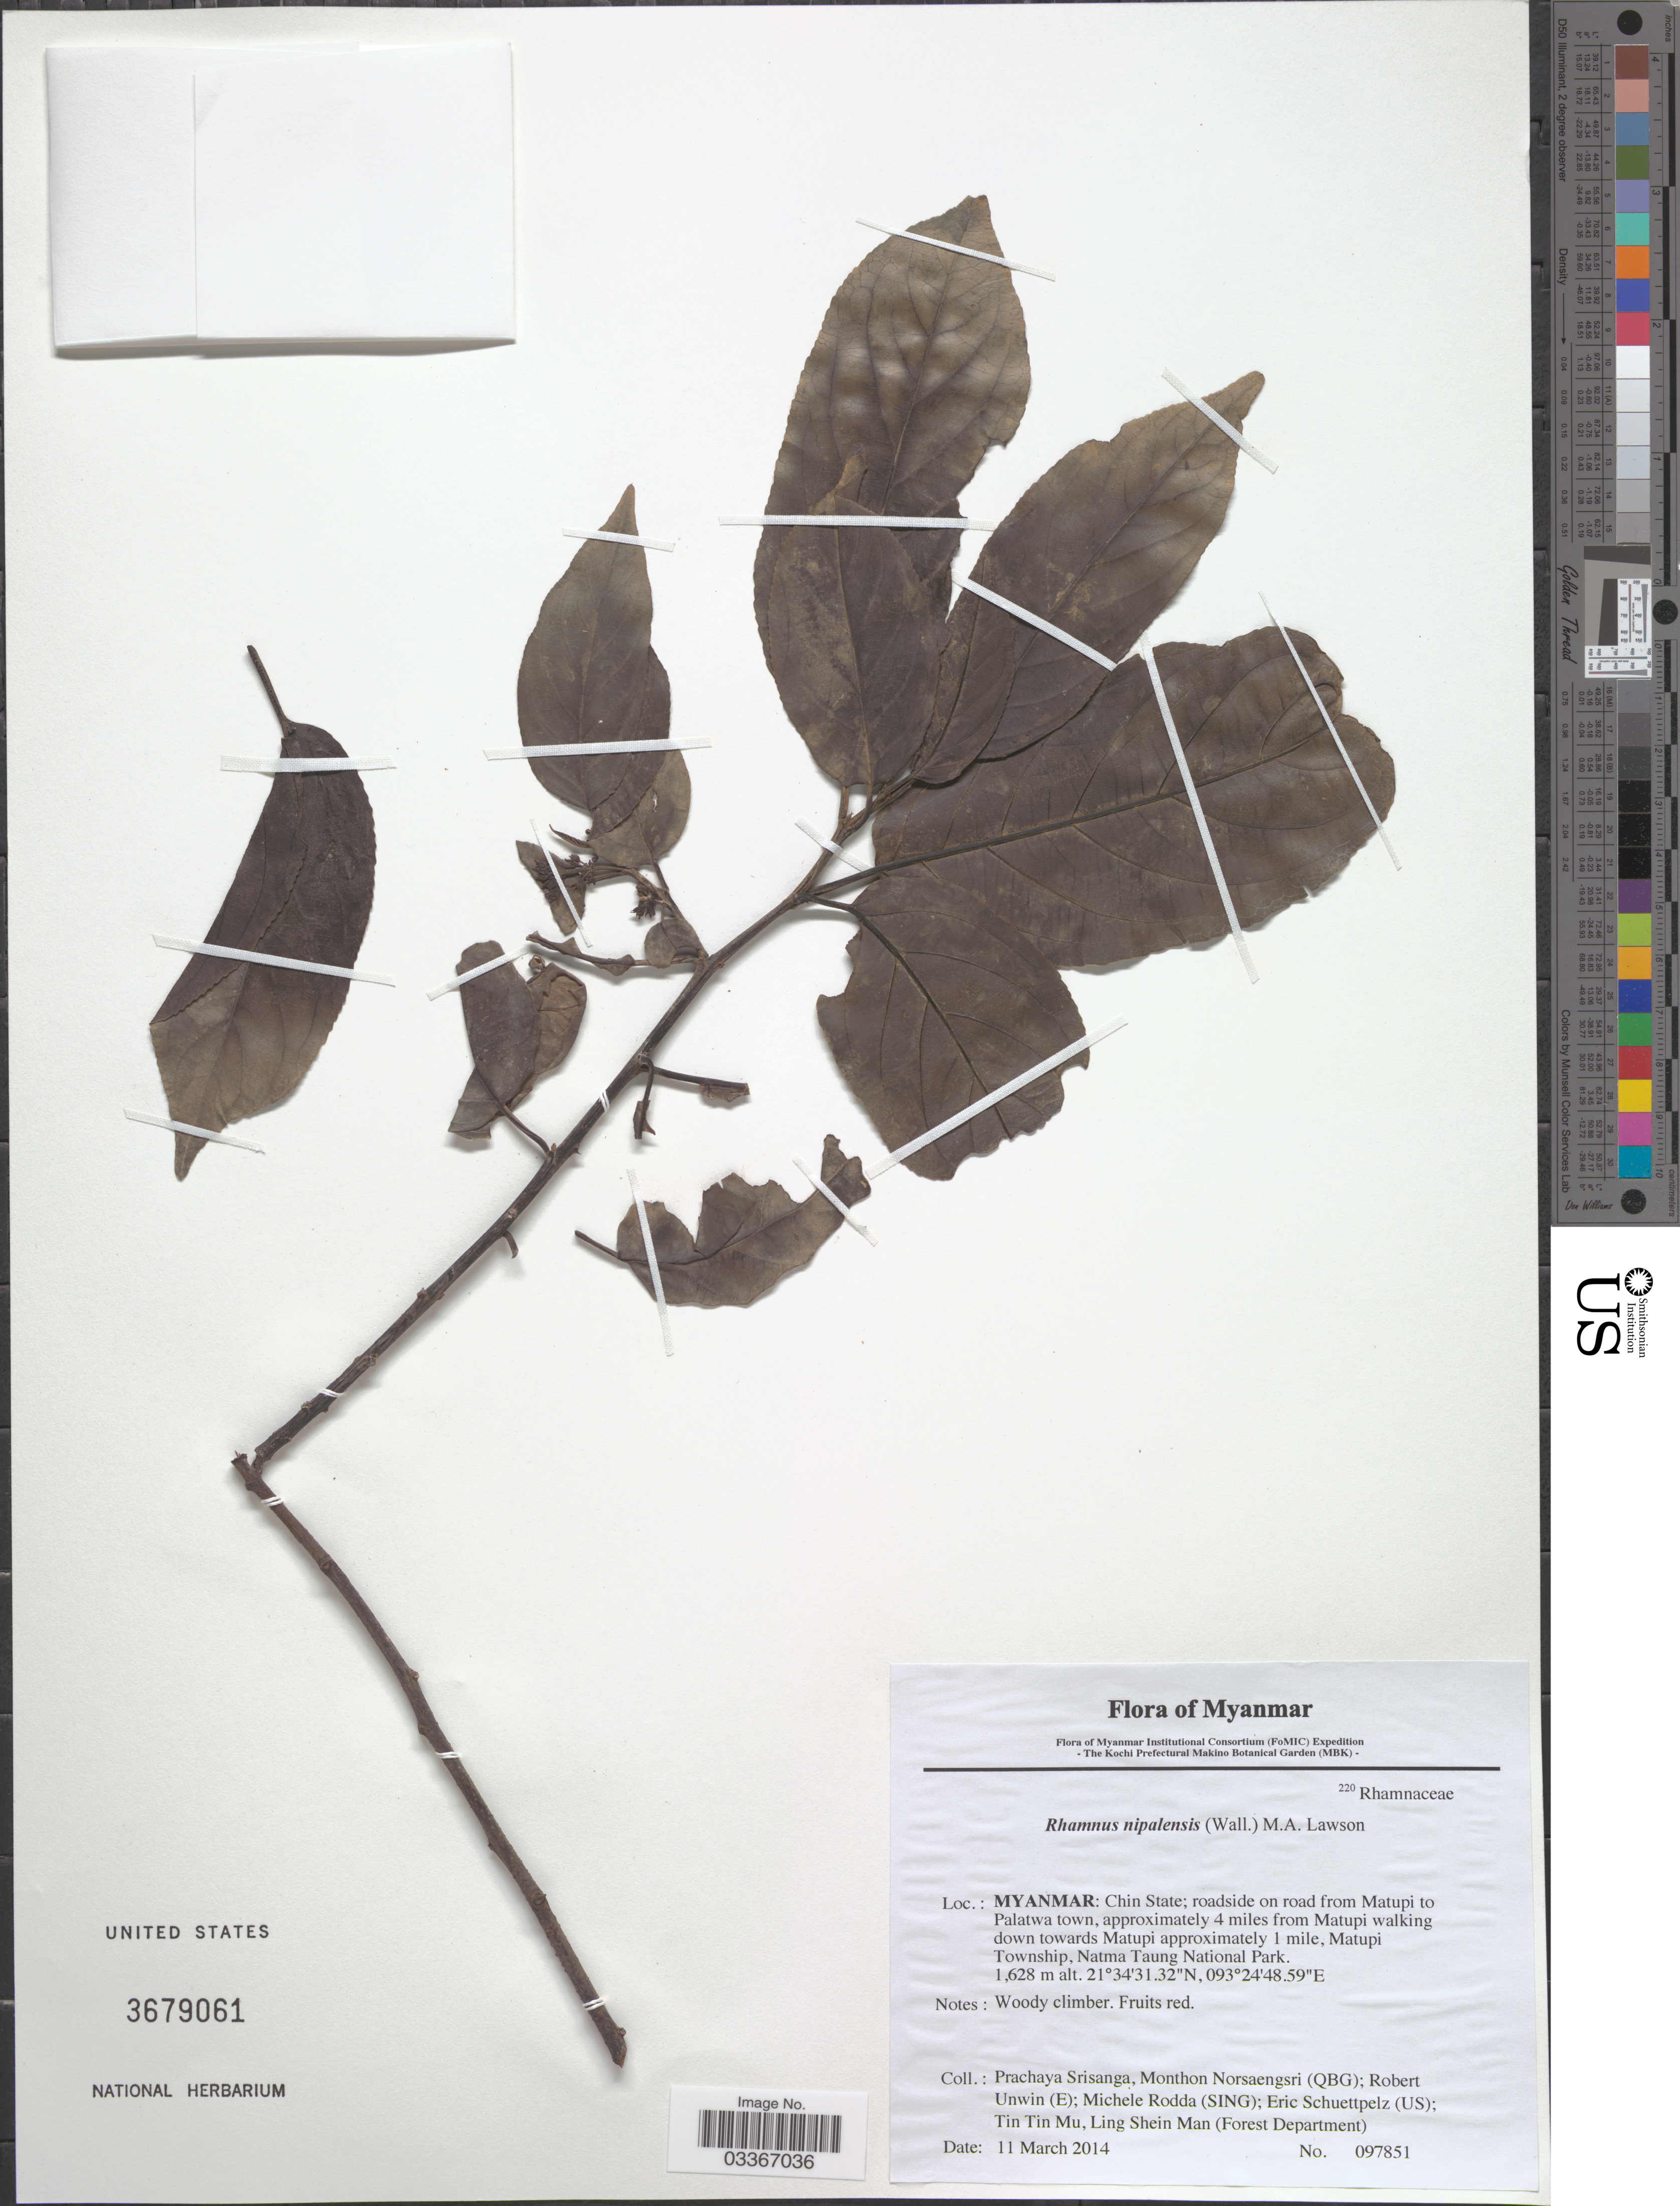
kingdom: Plantae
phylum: Tracheophyta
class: Magnoliopsida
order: Rosales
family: Rhamnaceae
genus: Rhamnus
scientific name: Rhamnus nepalensis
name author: (Wall.) M.A. Lawson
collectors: P. Srisanga, M. Norsaengsri, R. Unwin, M. Rodda & et al.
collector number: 097851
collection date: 2014-03-11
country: Myanmar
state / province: Chin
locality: Roadside on road from Matupi to Palatwa town, approximately 4 miles from Matupi walking down towards Matupi approximately 1 mile, Matupi Township, Natma Taung National Park.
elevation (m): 1628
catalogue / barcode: US 3679061